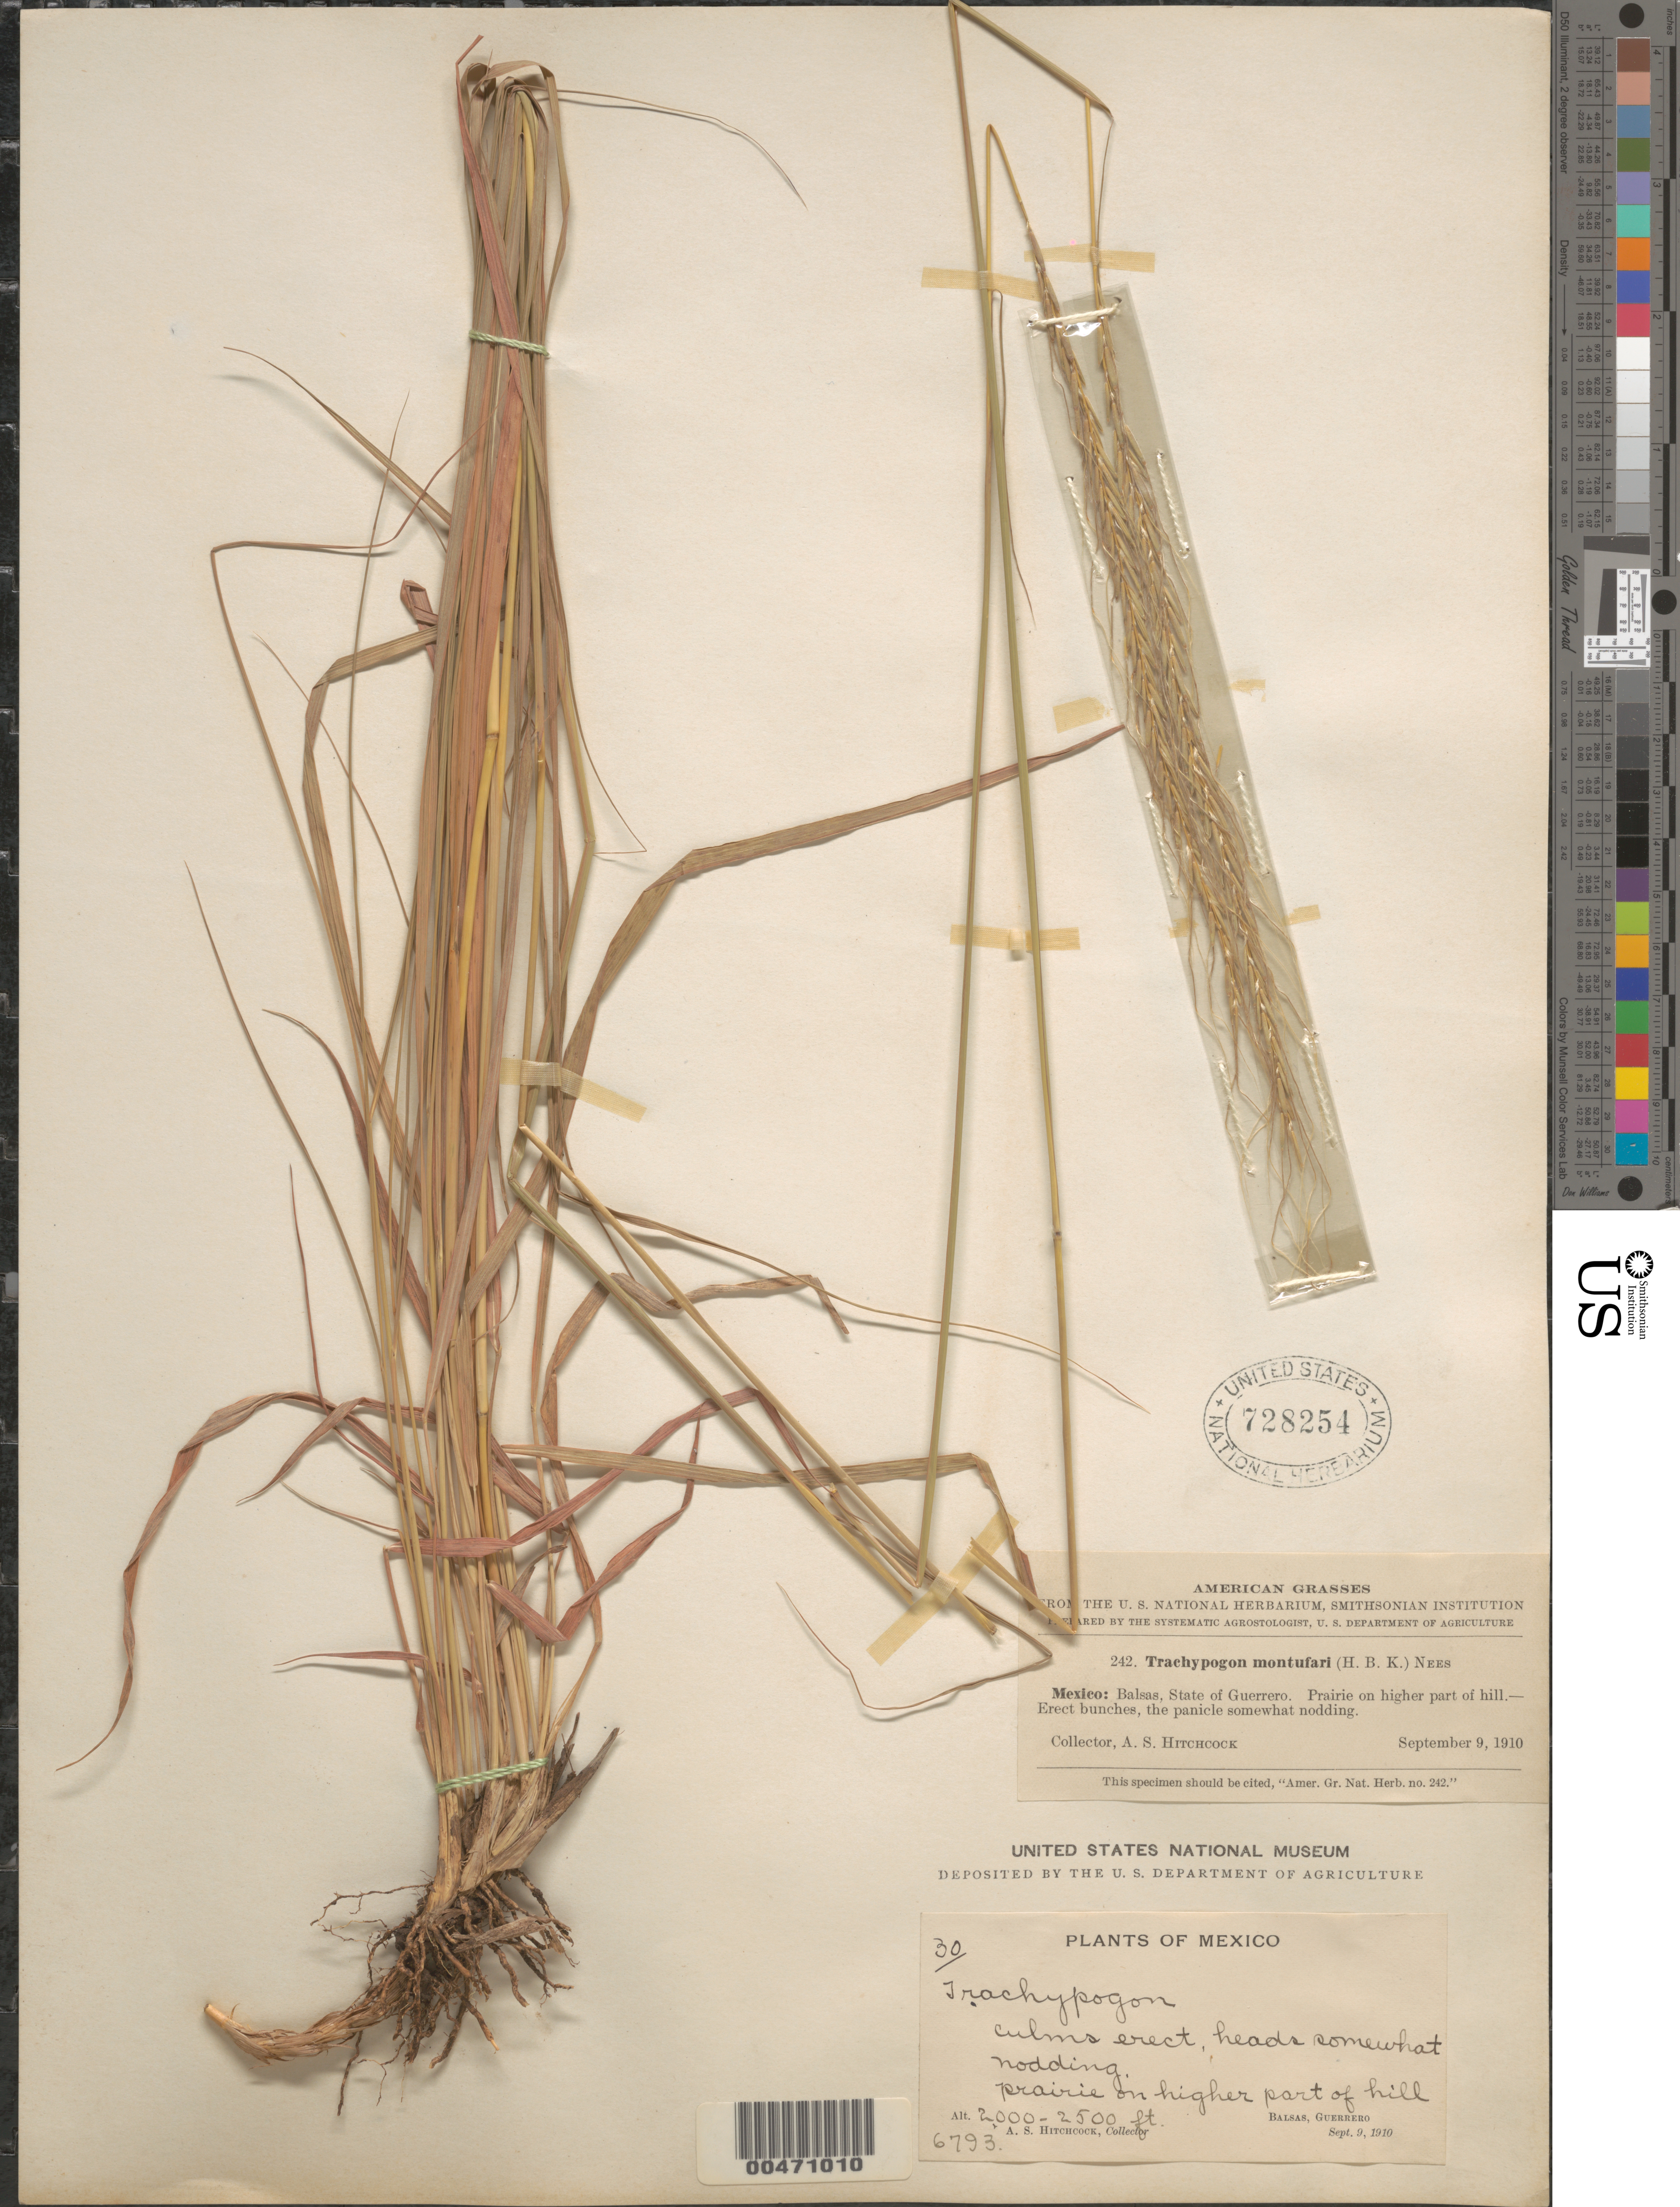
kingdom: Plantae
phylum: Tracheophyta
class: Liliopsida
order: Poales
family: Poaceae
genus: Trachypogon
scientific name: Trachypogon secundus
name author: (J. Presl) Scribn.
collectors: A. S. Hitchcock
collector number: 6793/30/242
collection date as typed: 9 Sep 1910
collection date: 1910-09-09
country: Mexico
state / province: Guerrero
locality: Balsas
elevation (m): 610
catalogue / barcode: US 728254